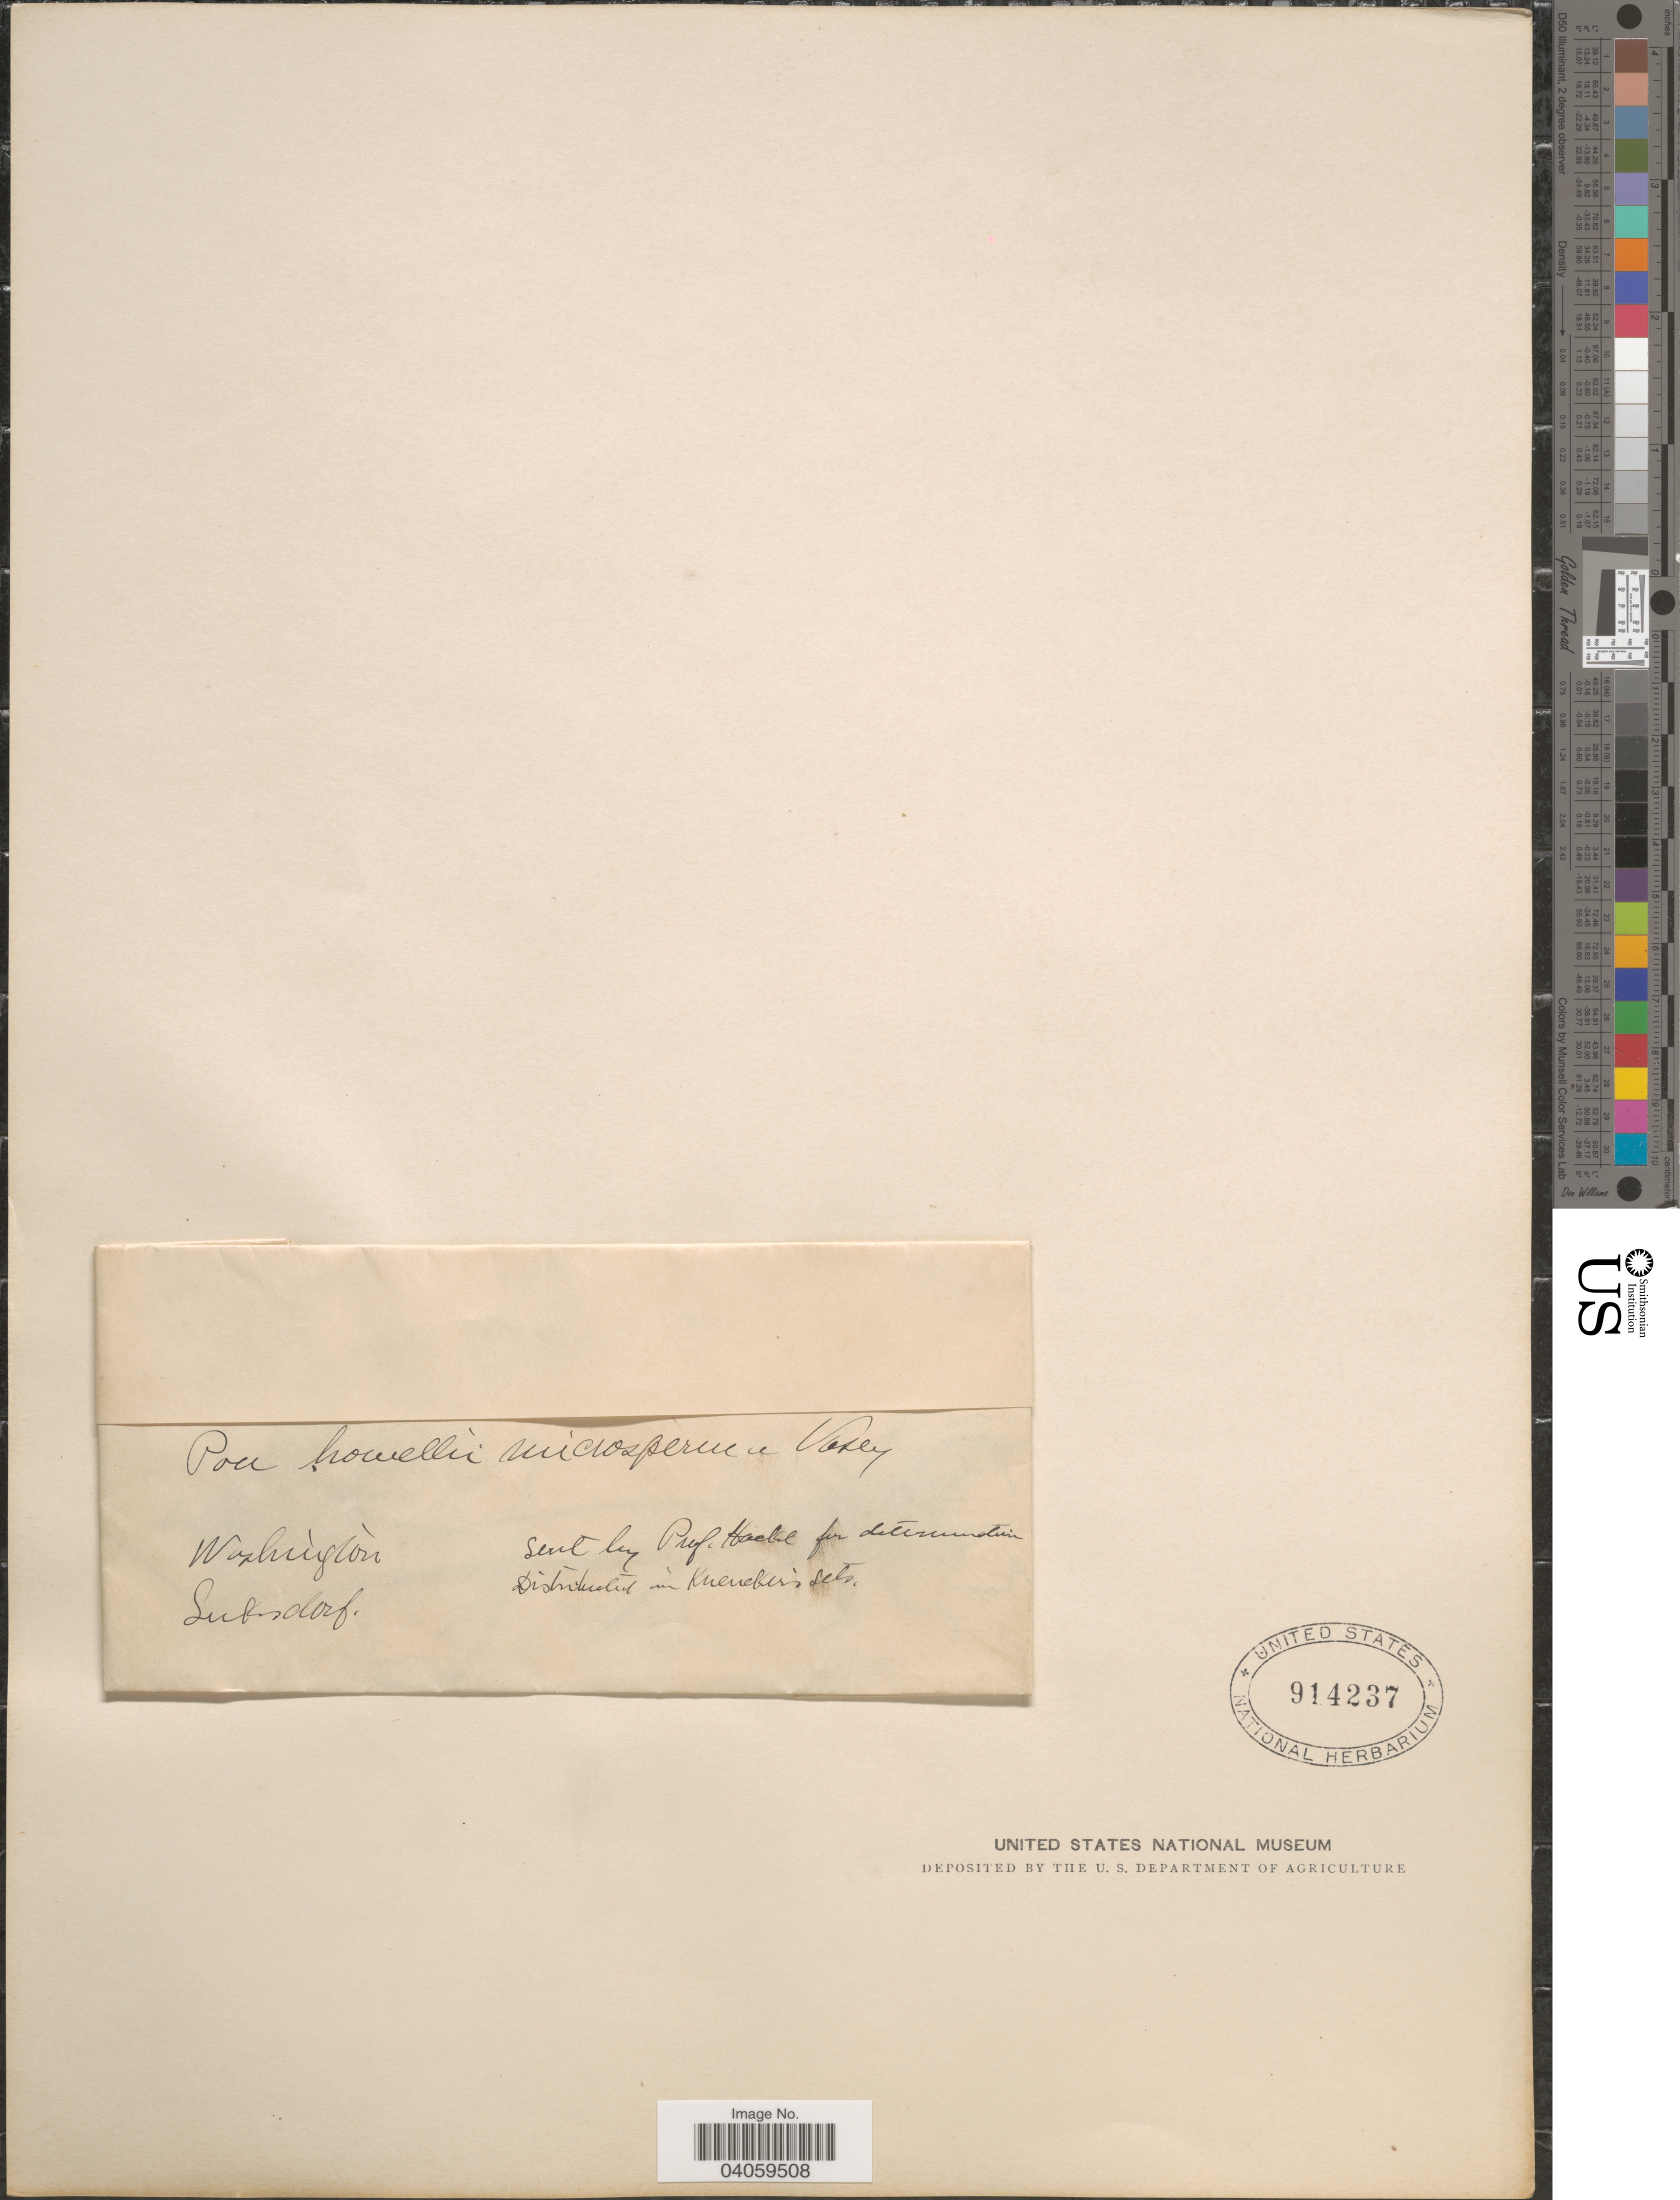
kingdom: Plantae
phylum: Tracheophyta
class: Liliopsida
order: Poales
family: Poaceae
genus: Poa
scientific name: Poa howellii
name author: Vasey & Scribn.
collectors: -- Suksdorf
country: United States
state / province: Washington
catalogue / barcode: US 914237